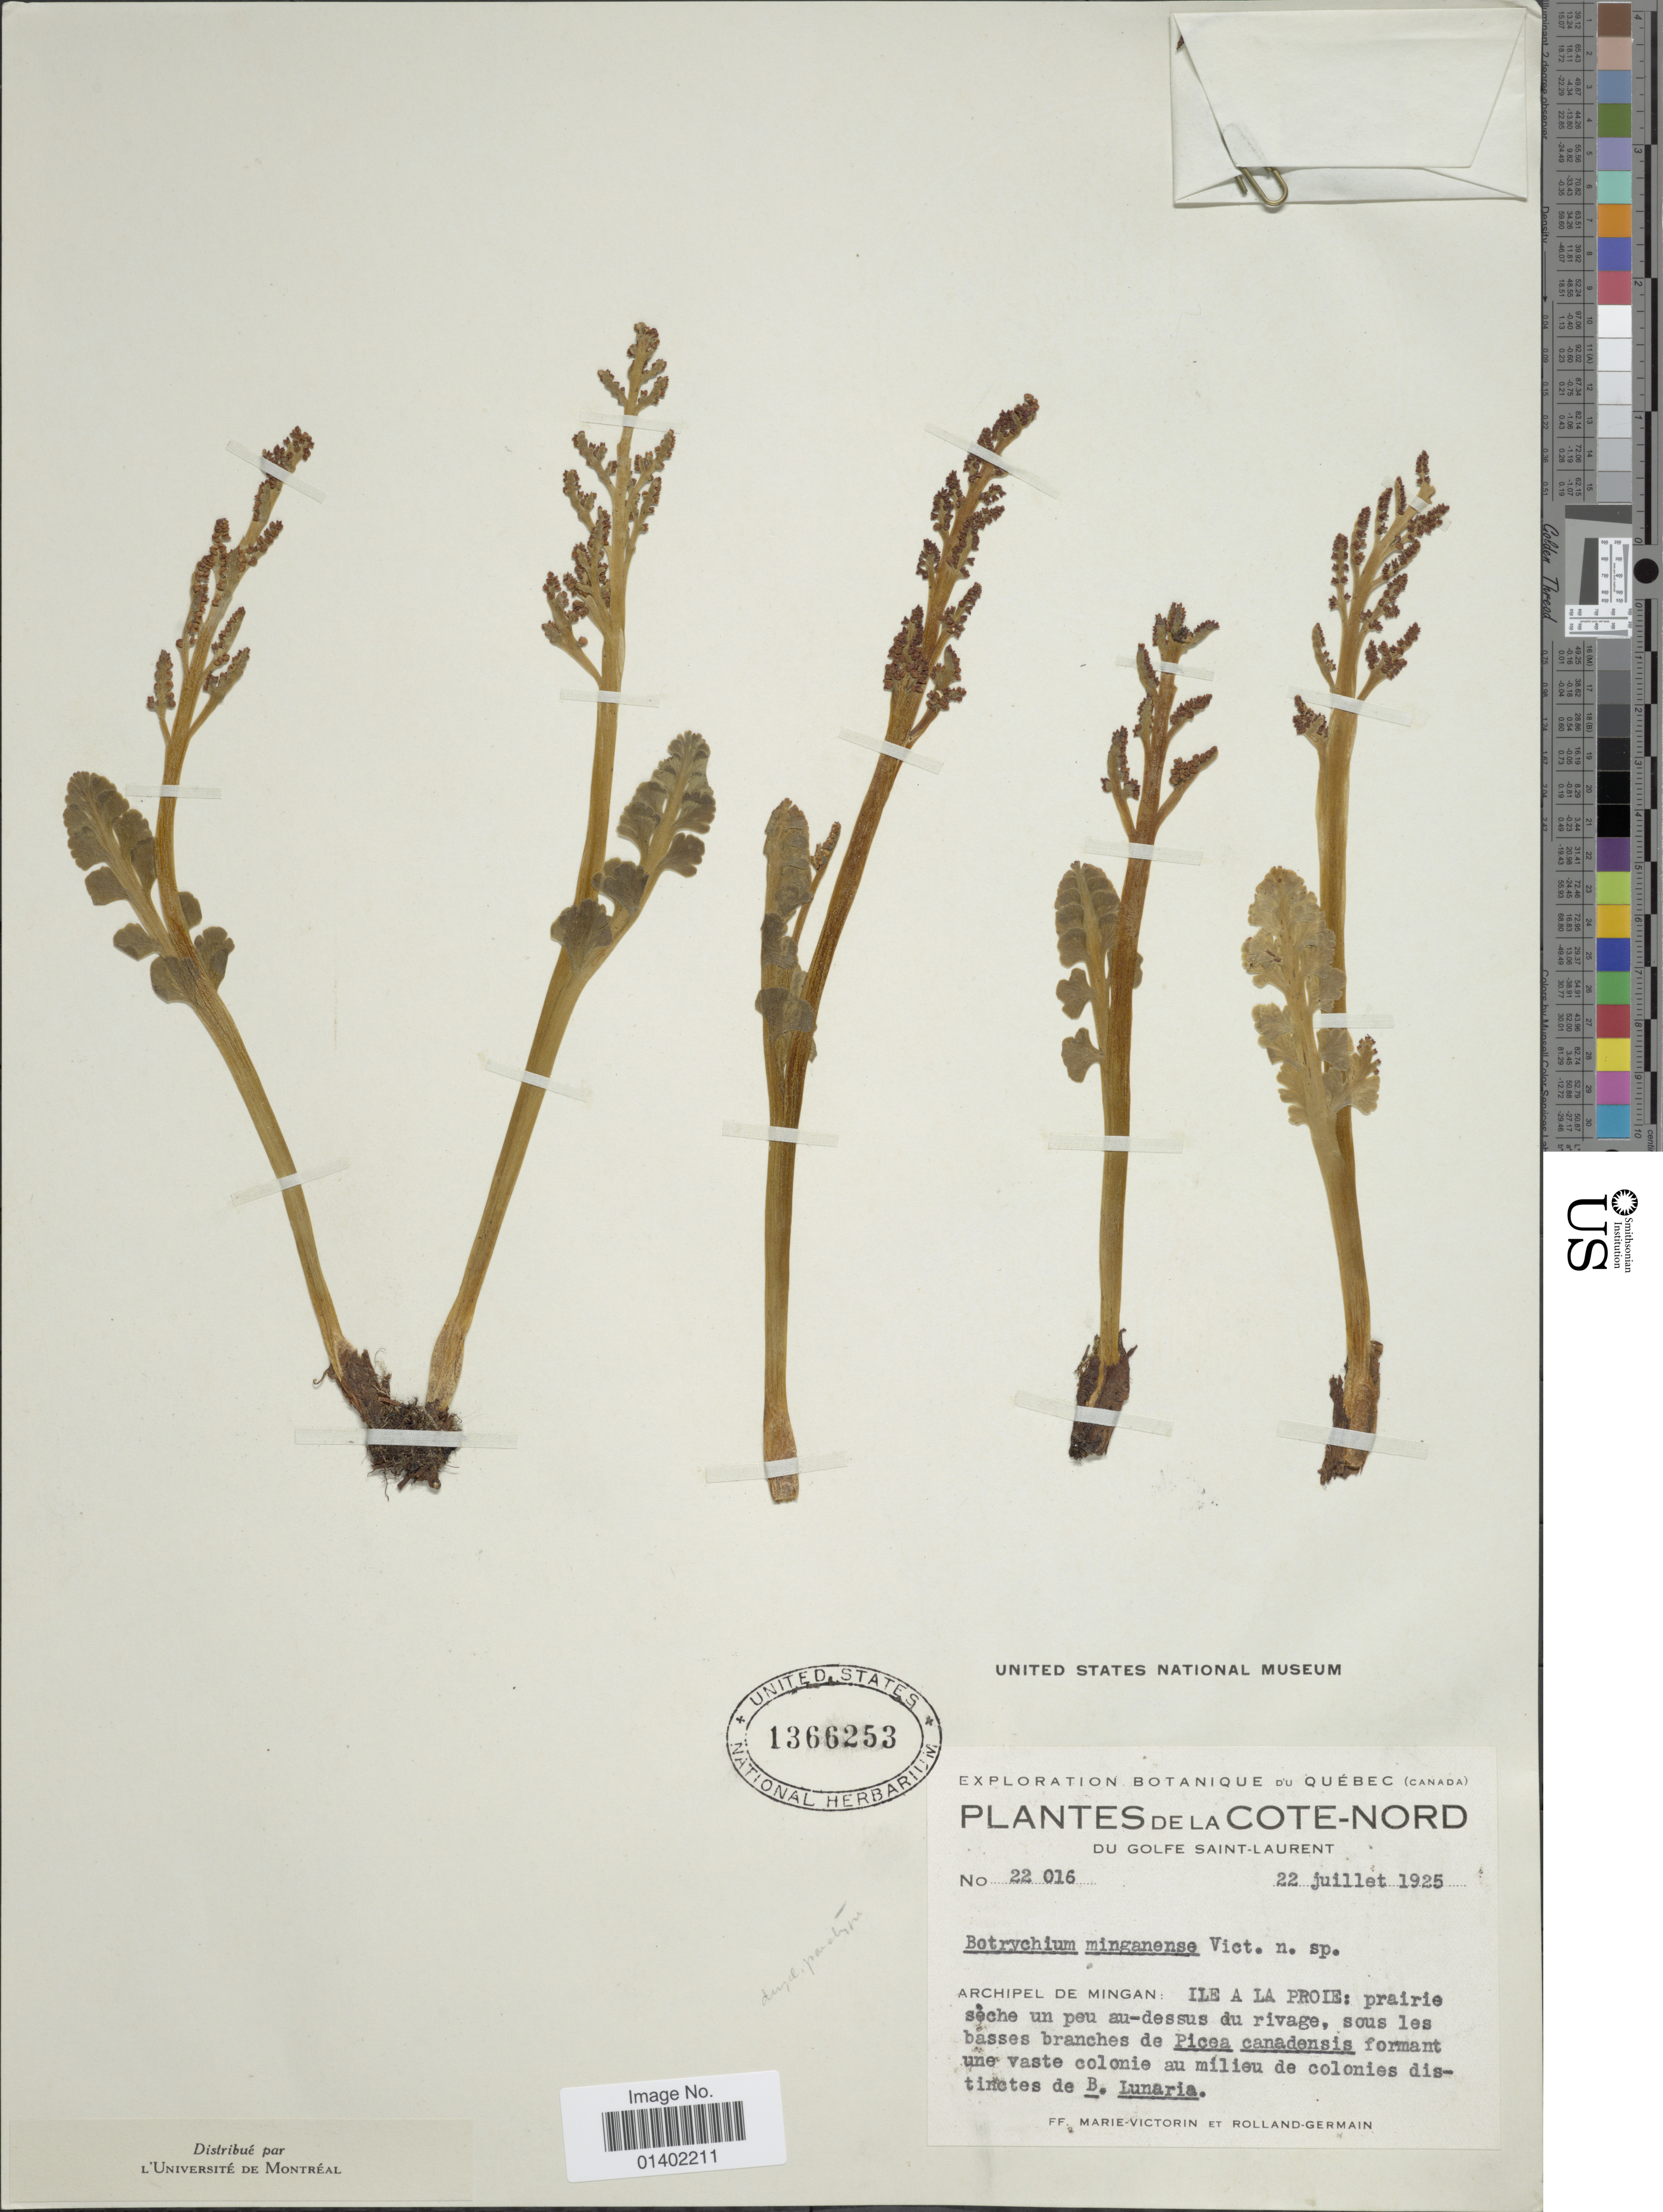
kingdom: Plantae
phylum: Tracheophyta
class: Polypodiopsida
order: Ophioglossales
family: Ophioglossaceae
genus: Botrychium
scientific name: Botrychium minganense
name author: Vict.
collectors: Fr. Marie-Victorin & Rolland-Germain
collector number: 22016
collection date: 1925-07-22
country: Canada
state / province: Quebec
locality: De la Cote-Nord, Du Golfe Saint- Laurent, Archipel De Mingan, Ile a la Proie, sous les basses brances de Picea canadensis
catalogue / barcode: US 1366253